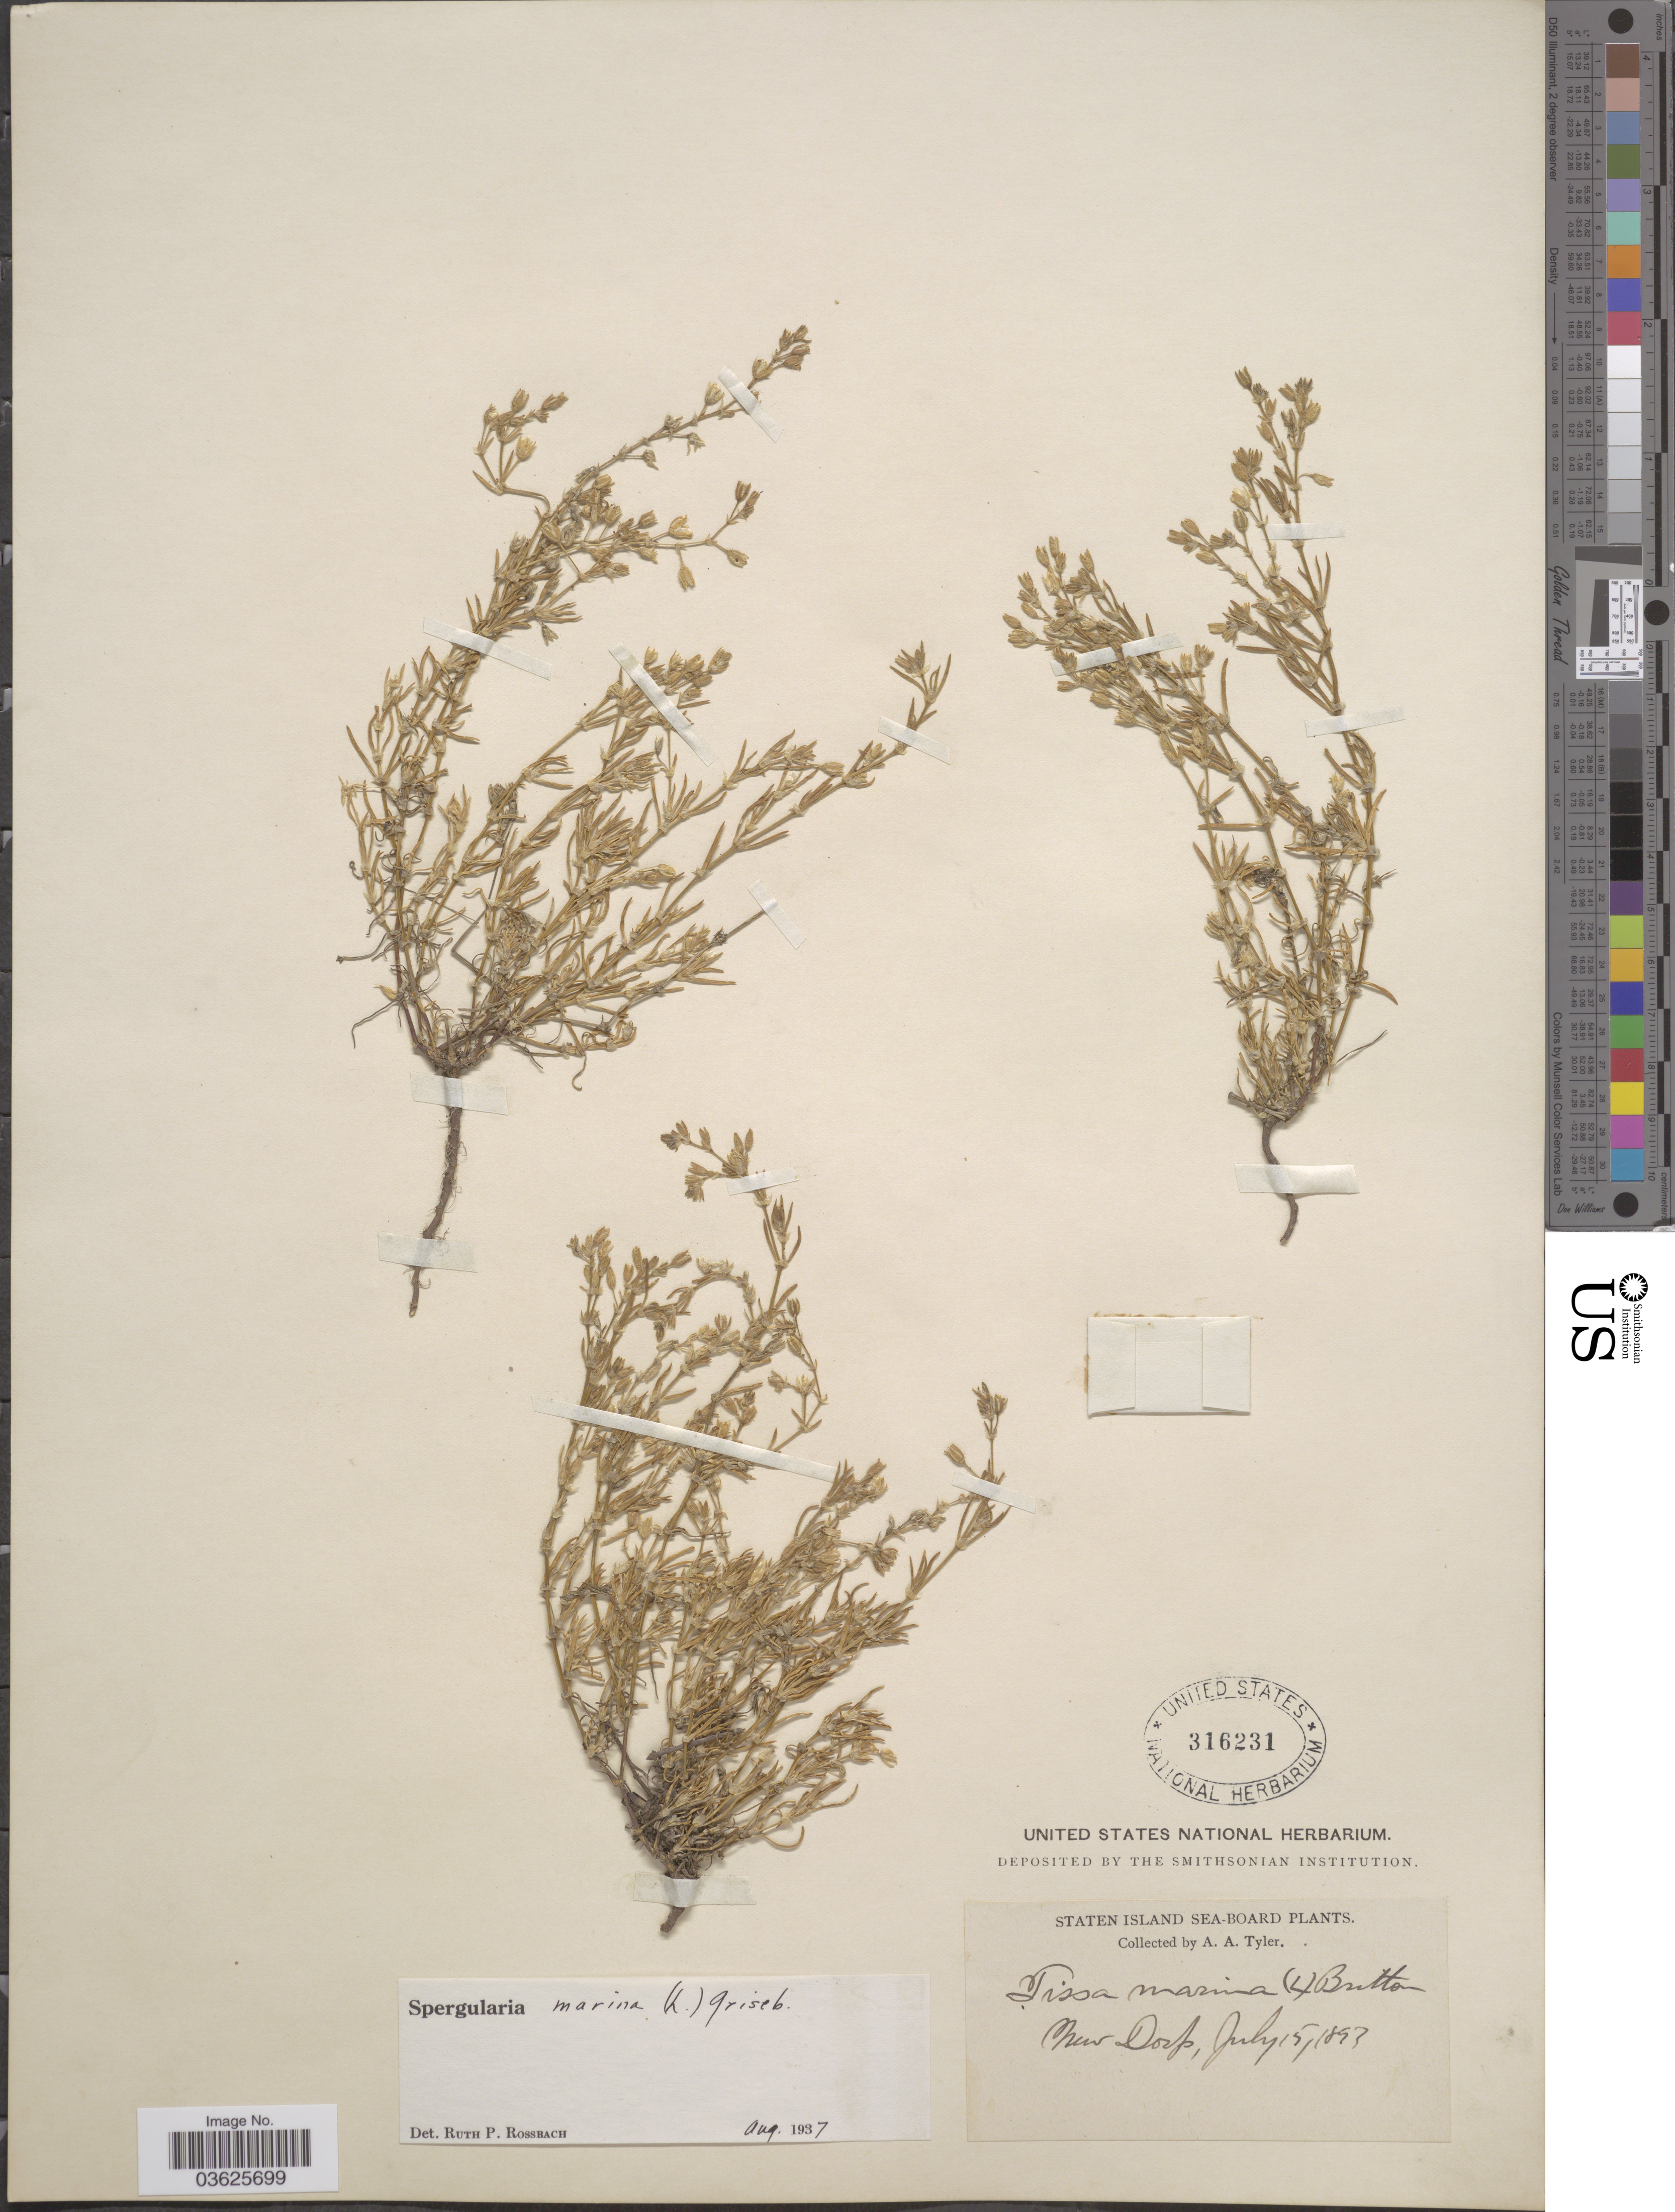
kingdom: Plantae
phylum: Tracheophyta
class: Magnoliopsida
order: Caryophyllales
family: Caryophyllaceae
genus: Spergularia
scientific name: Spergularia marina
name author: (L.) Griseb.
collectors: A. Tyler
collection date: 1893-07-15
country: United States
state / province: New York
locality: Staten Island Sea-board. New Dorp.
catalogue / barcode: US 316231